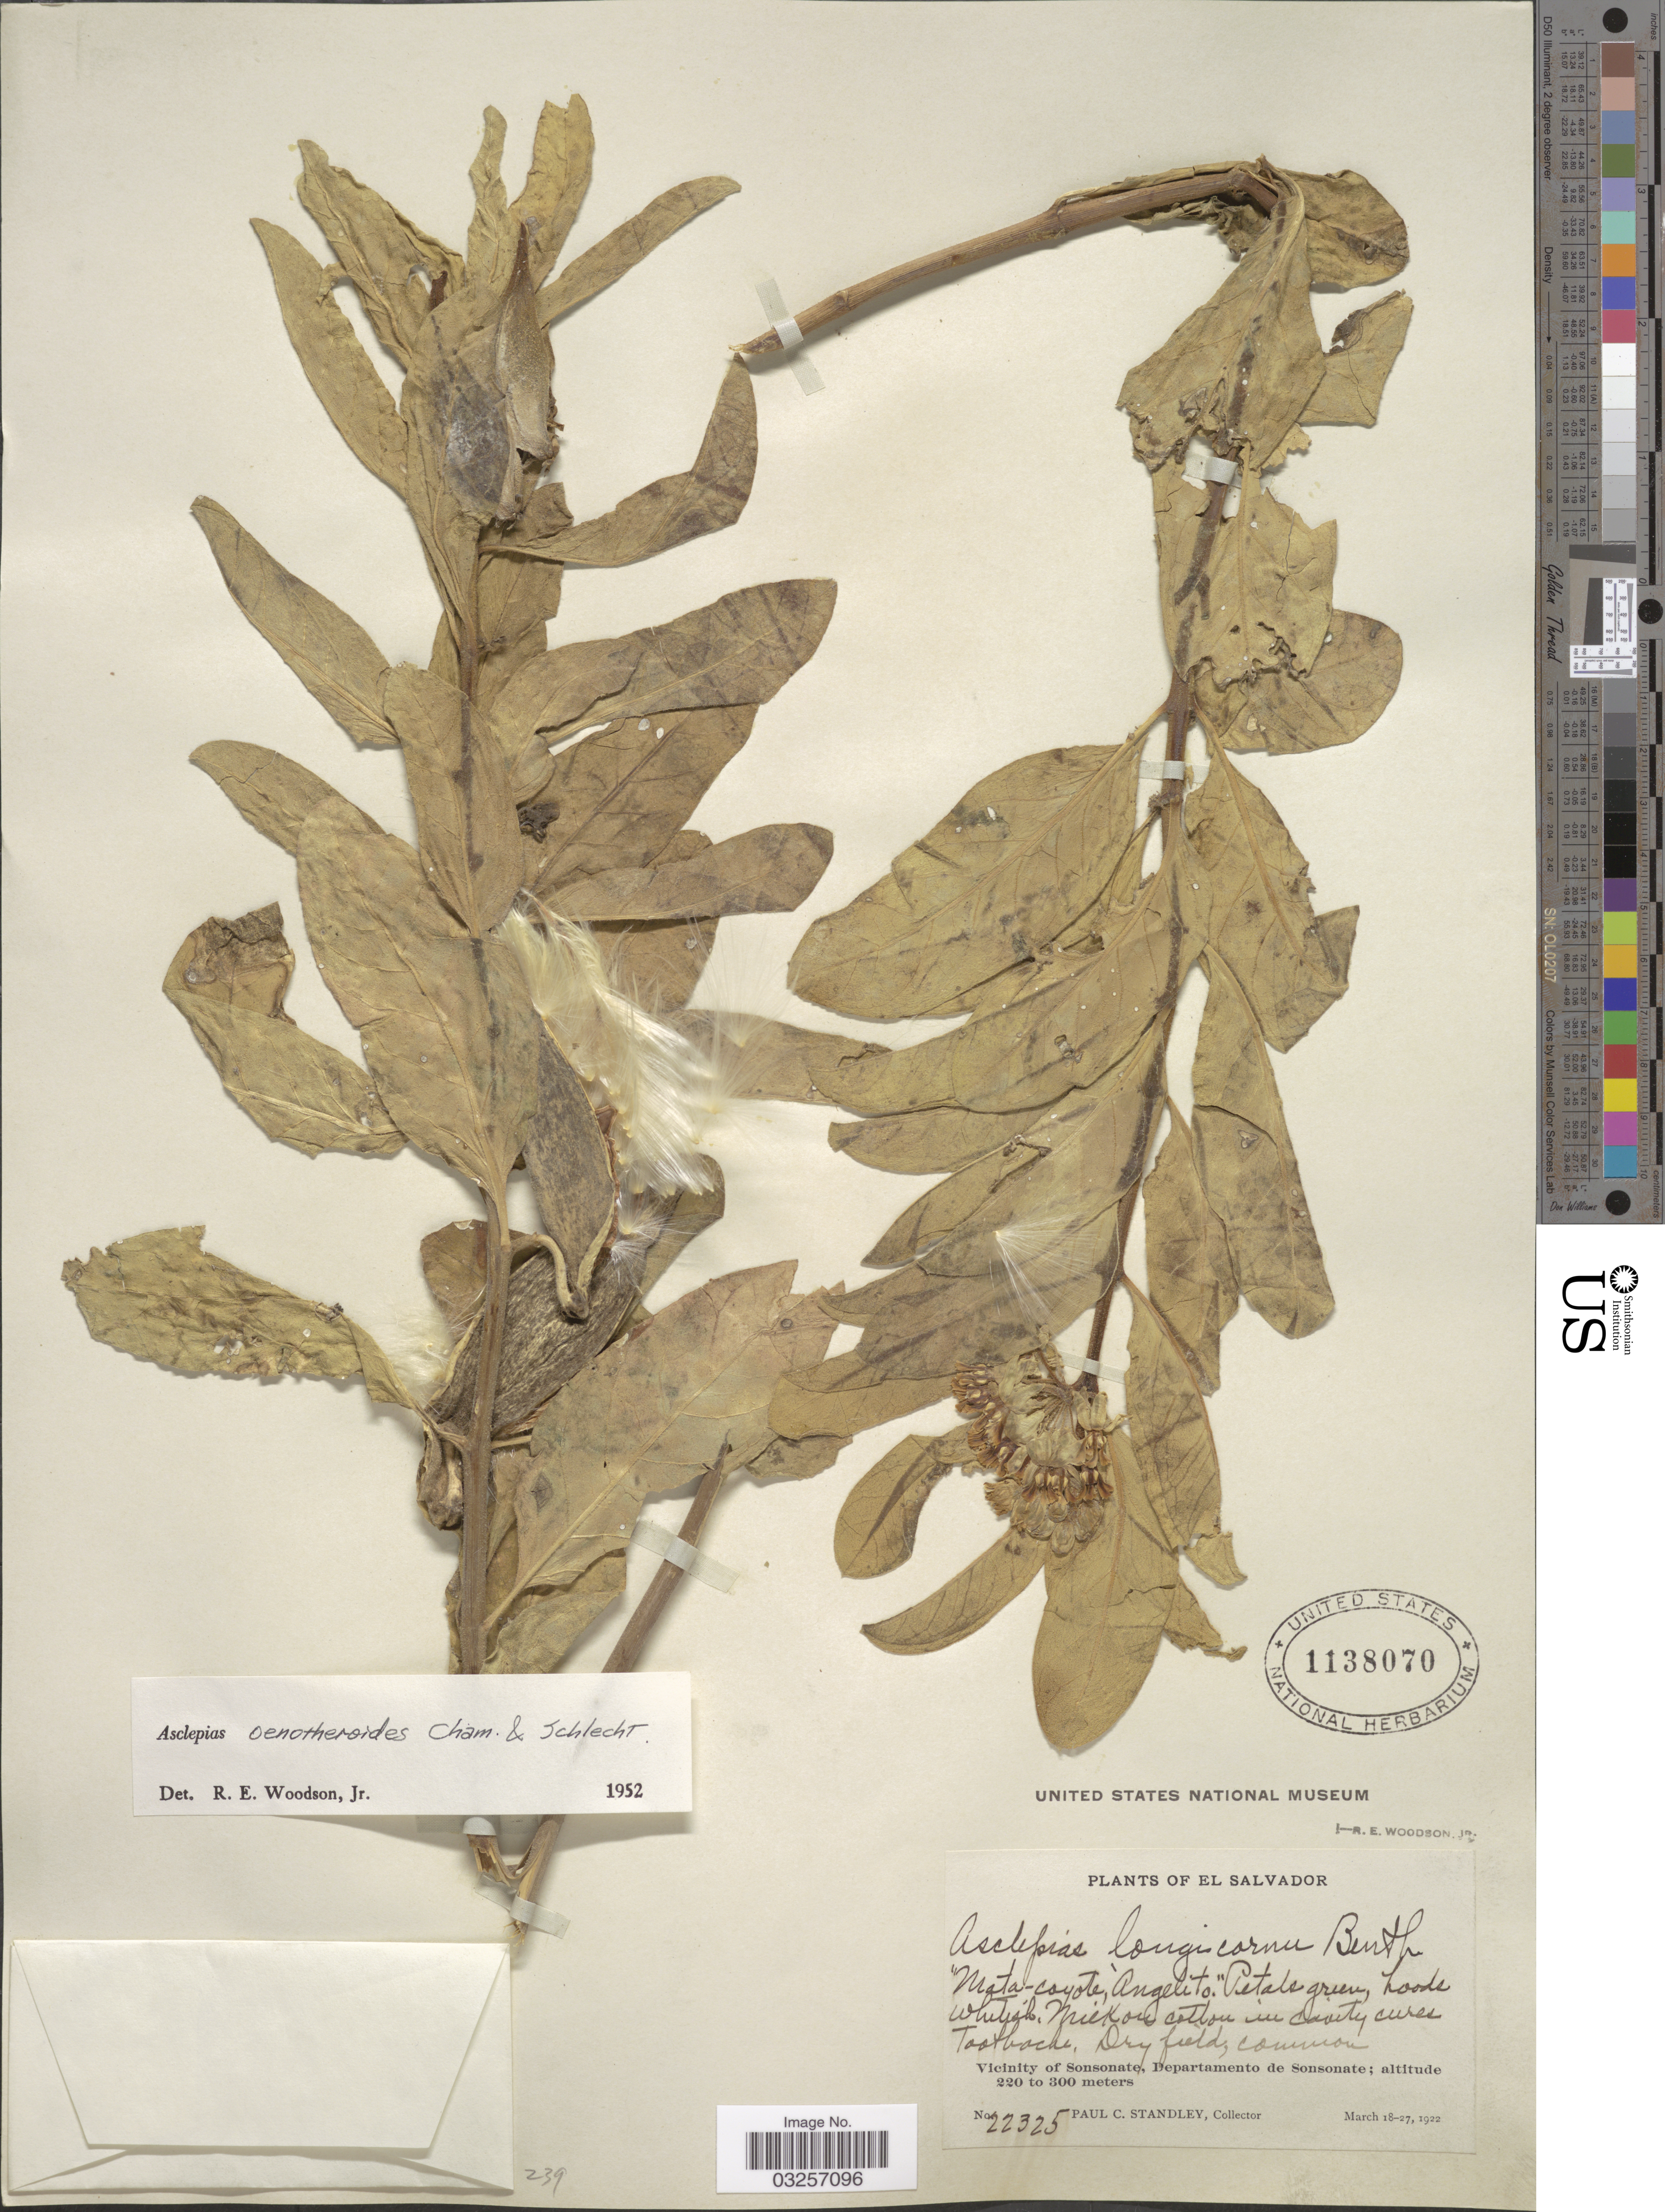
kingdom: Plantae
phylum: Tracheophyta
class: Magnoliopsida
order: Gentianales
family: Apocynaceae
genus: Asclepias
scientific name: Asclepias oenotheroides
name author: Schltdl. & Cham.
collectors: P. C. Standley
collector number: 22325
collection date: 1922-03-18/1922-03-27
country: El Salvador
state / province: Sonsonate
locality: Vicinity of Sonsonate, Departamento de Sonsonate.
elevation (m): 220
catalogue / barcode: US 1138070